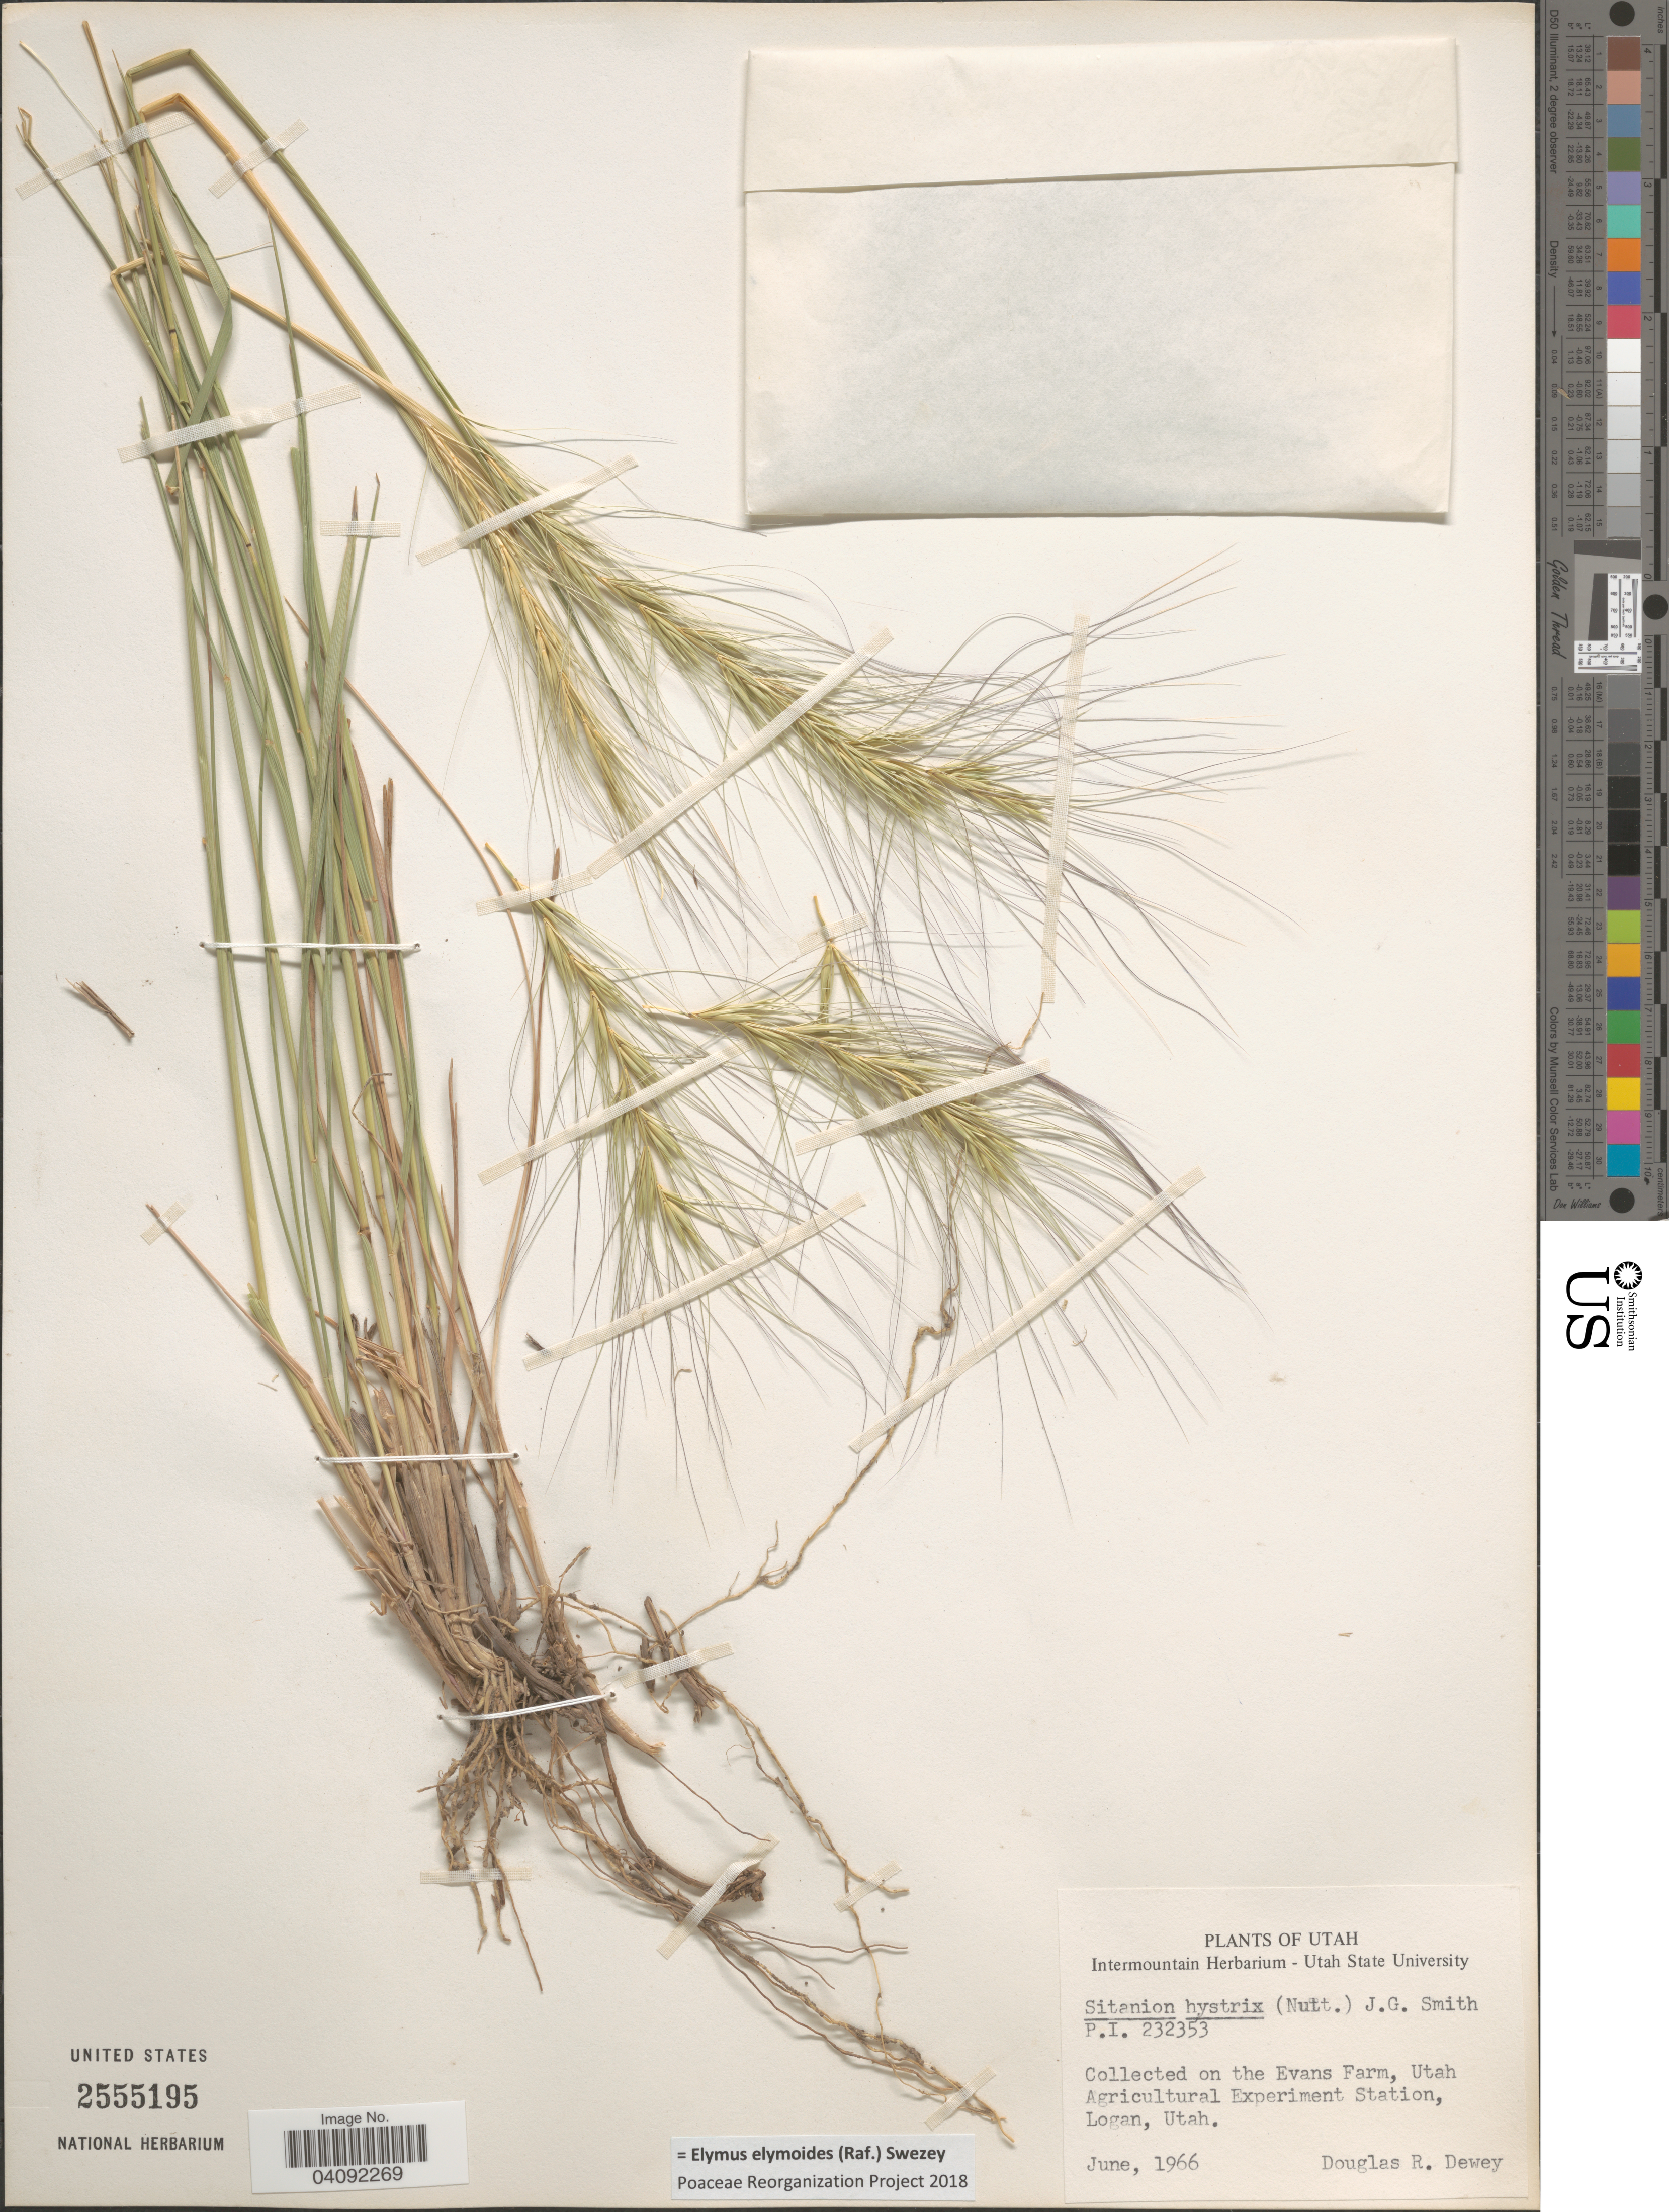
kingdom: Plantae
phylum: Tracheophyta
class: Liliopsida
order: Poales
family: Poaceae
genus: Elymus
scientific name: Elymus elymoides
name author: (Raf.) Swezey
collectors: D. Dewey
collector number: P.I. 232353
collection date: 1966-06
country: United States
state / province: Utah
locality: On the Evans Farm. Agricultural Experiment Station, Logan.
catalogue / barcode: US 2555195